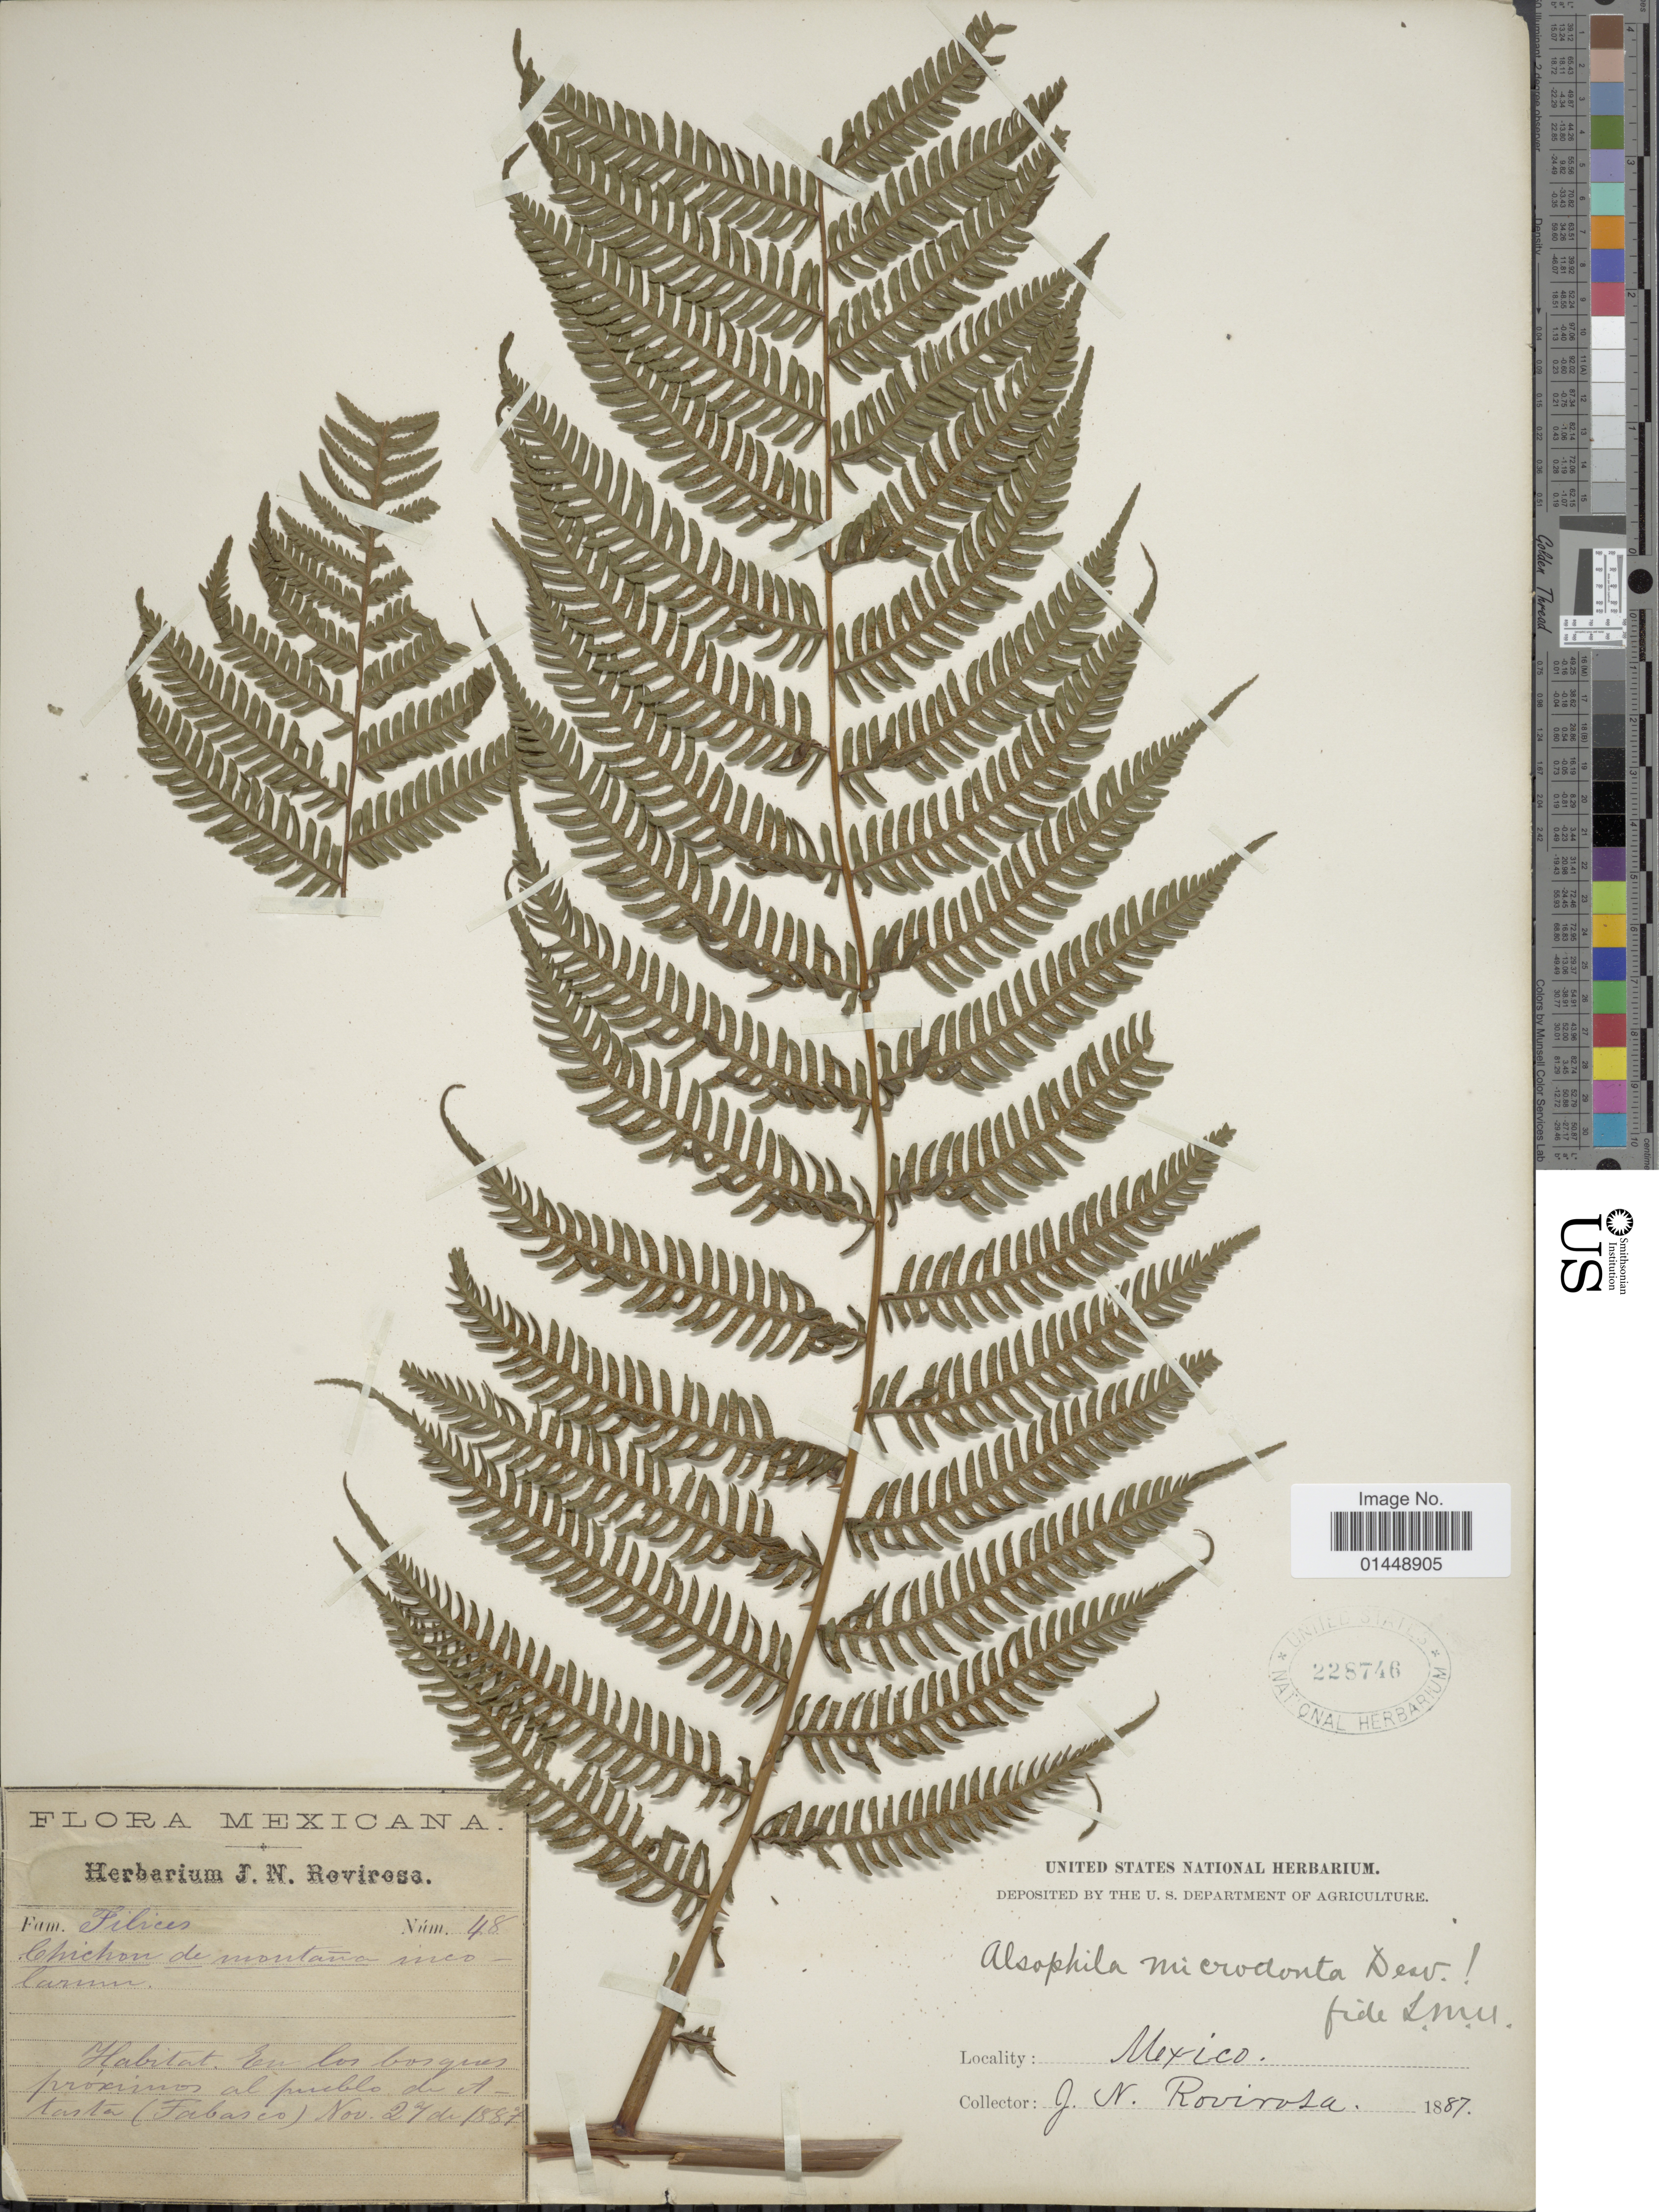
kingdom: Plantae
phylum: Tracheophyta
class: Polypodiopsida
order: Cyatheales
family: Cyatheaceae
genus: Cyathea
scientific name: Cyathea microdonta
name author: (Desv.) Domin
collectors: J. N. Rovirosa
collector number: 48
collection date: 1887-11-27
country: Mexico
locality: En los bosques próximos al pueblo, du Atasta (Tabasco).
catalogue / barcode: US 228746